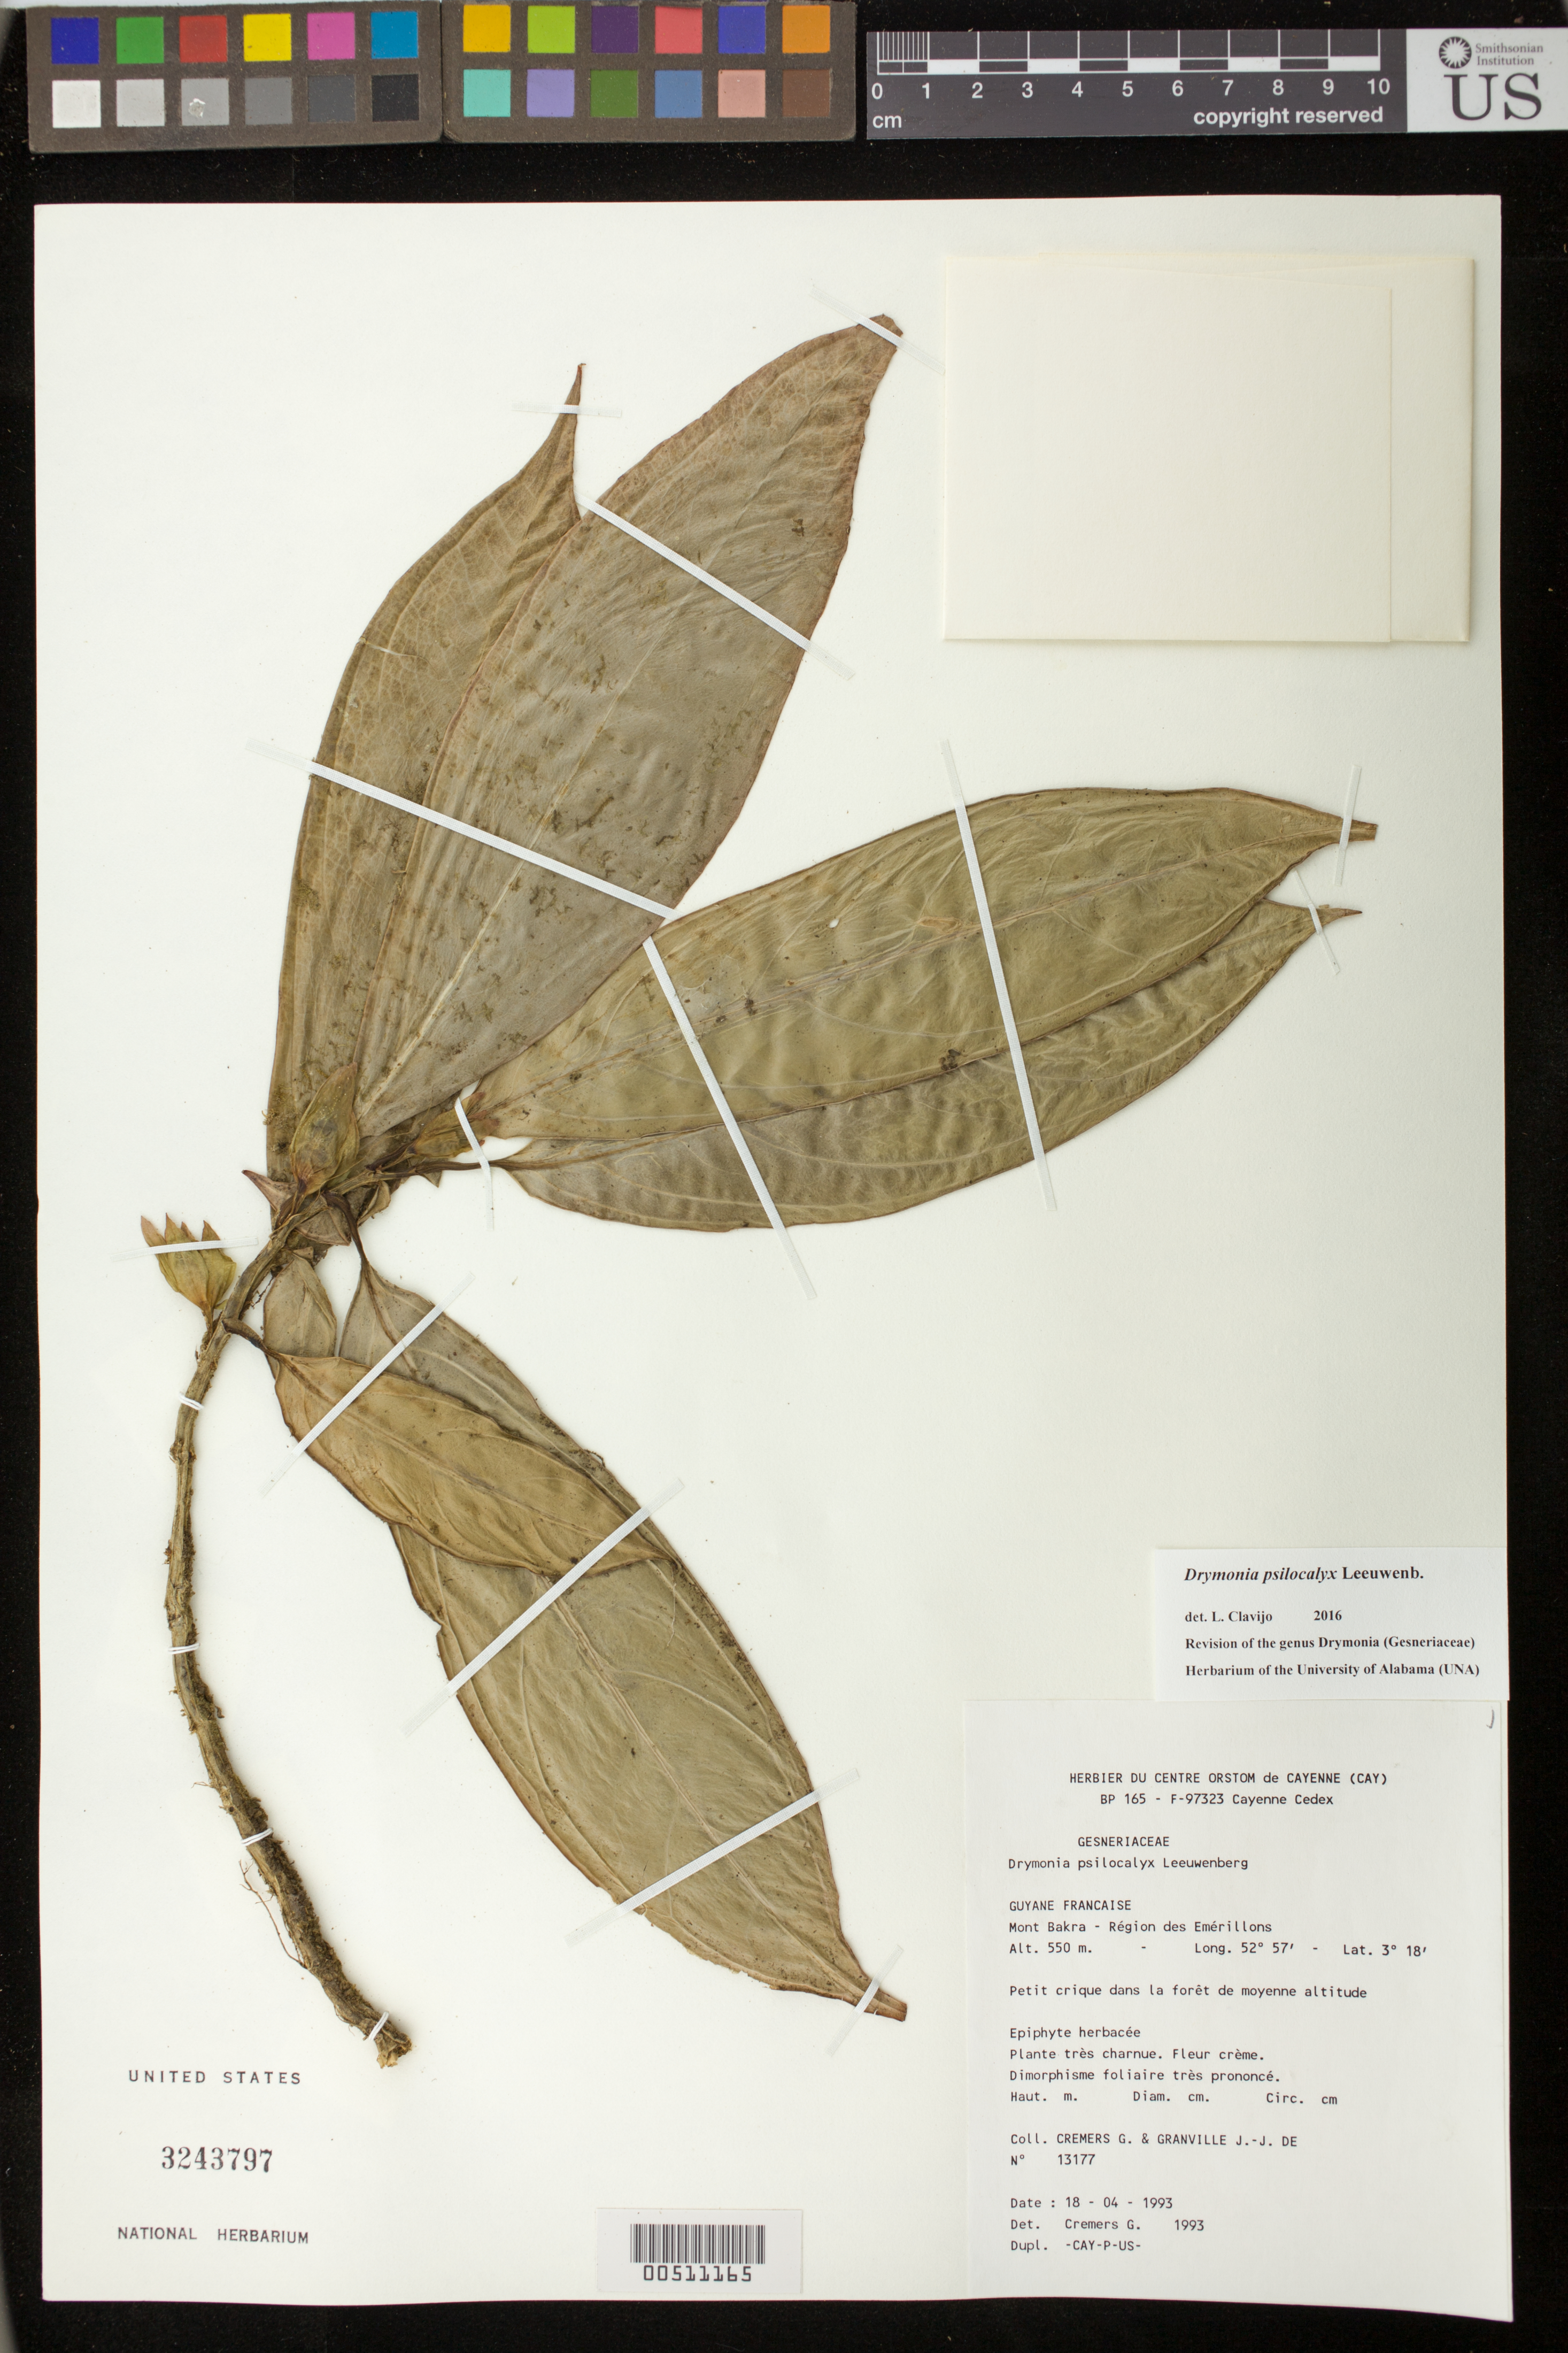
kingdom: Plantae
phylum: Tracheophyta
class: Magnoliopsida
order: Lamiales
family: Gesneriaceae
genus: Drymonia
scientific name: Drymonia psilocalyx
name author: Leeuwenb.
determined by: Cremers, Georges A.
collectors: G. Cremers & J.-J. de Granville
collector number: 13177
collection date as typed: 18 Apr 1993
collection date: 1993-04-18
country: French Guiana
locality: Mont Bakra, région des Emérillons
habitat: Petit crique dans la forêt de moyenne altitude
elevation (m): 550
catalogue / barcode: US 3243797